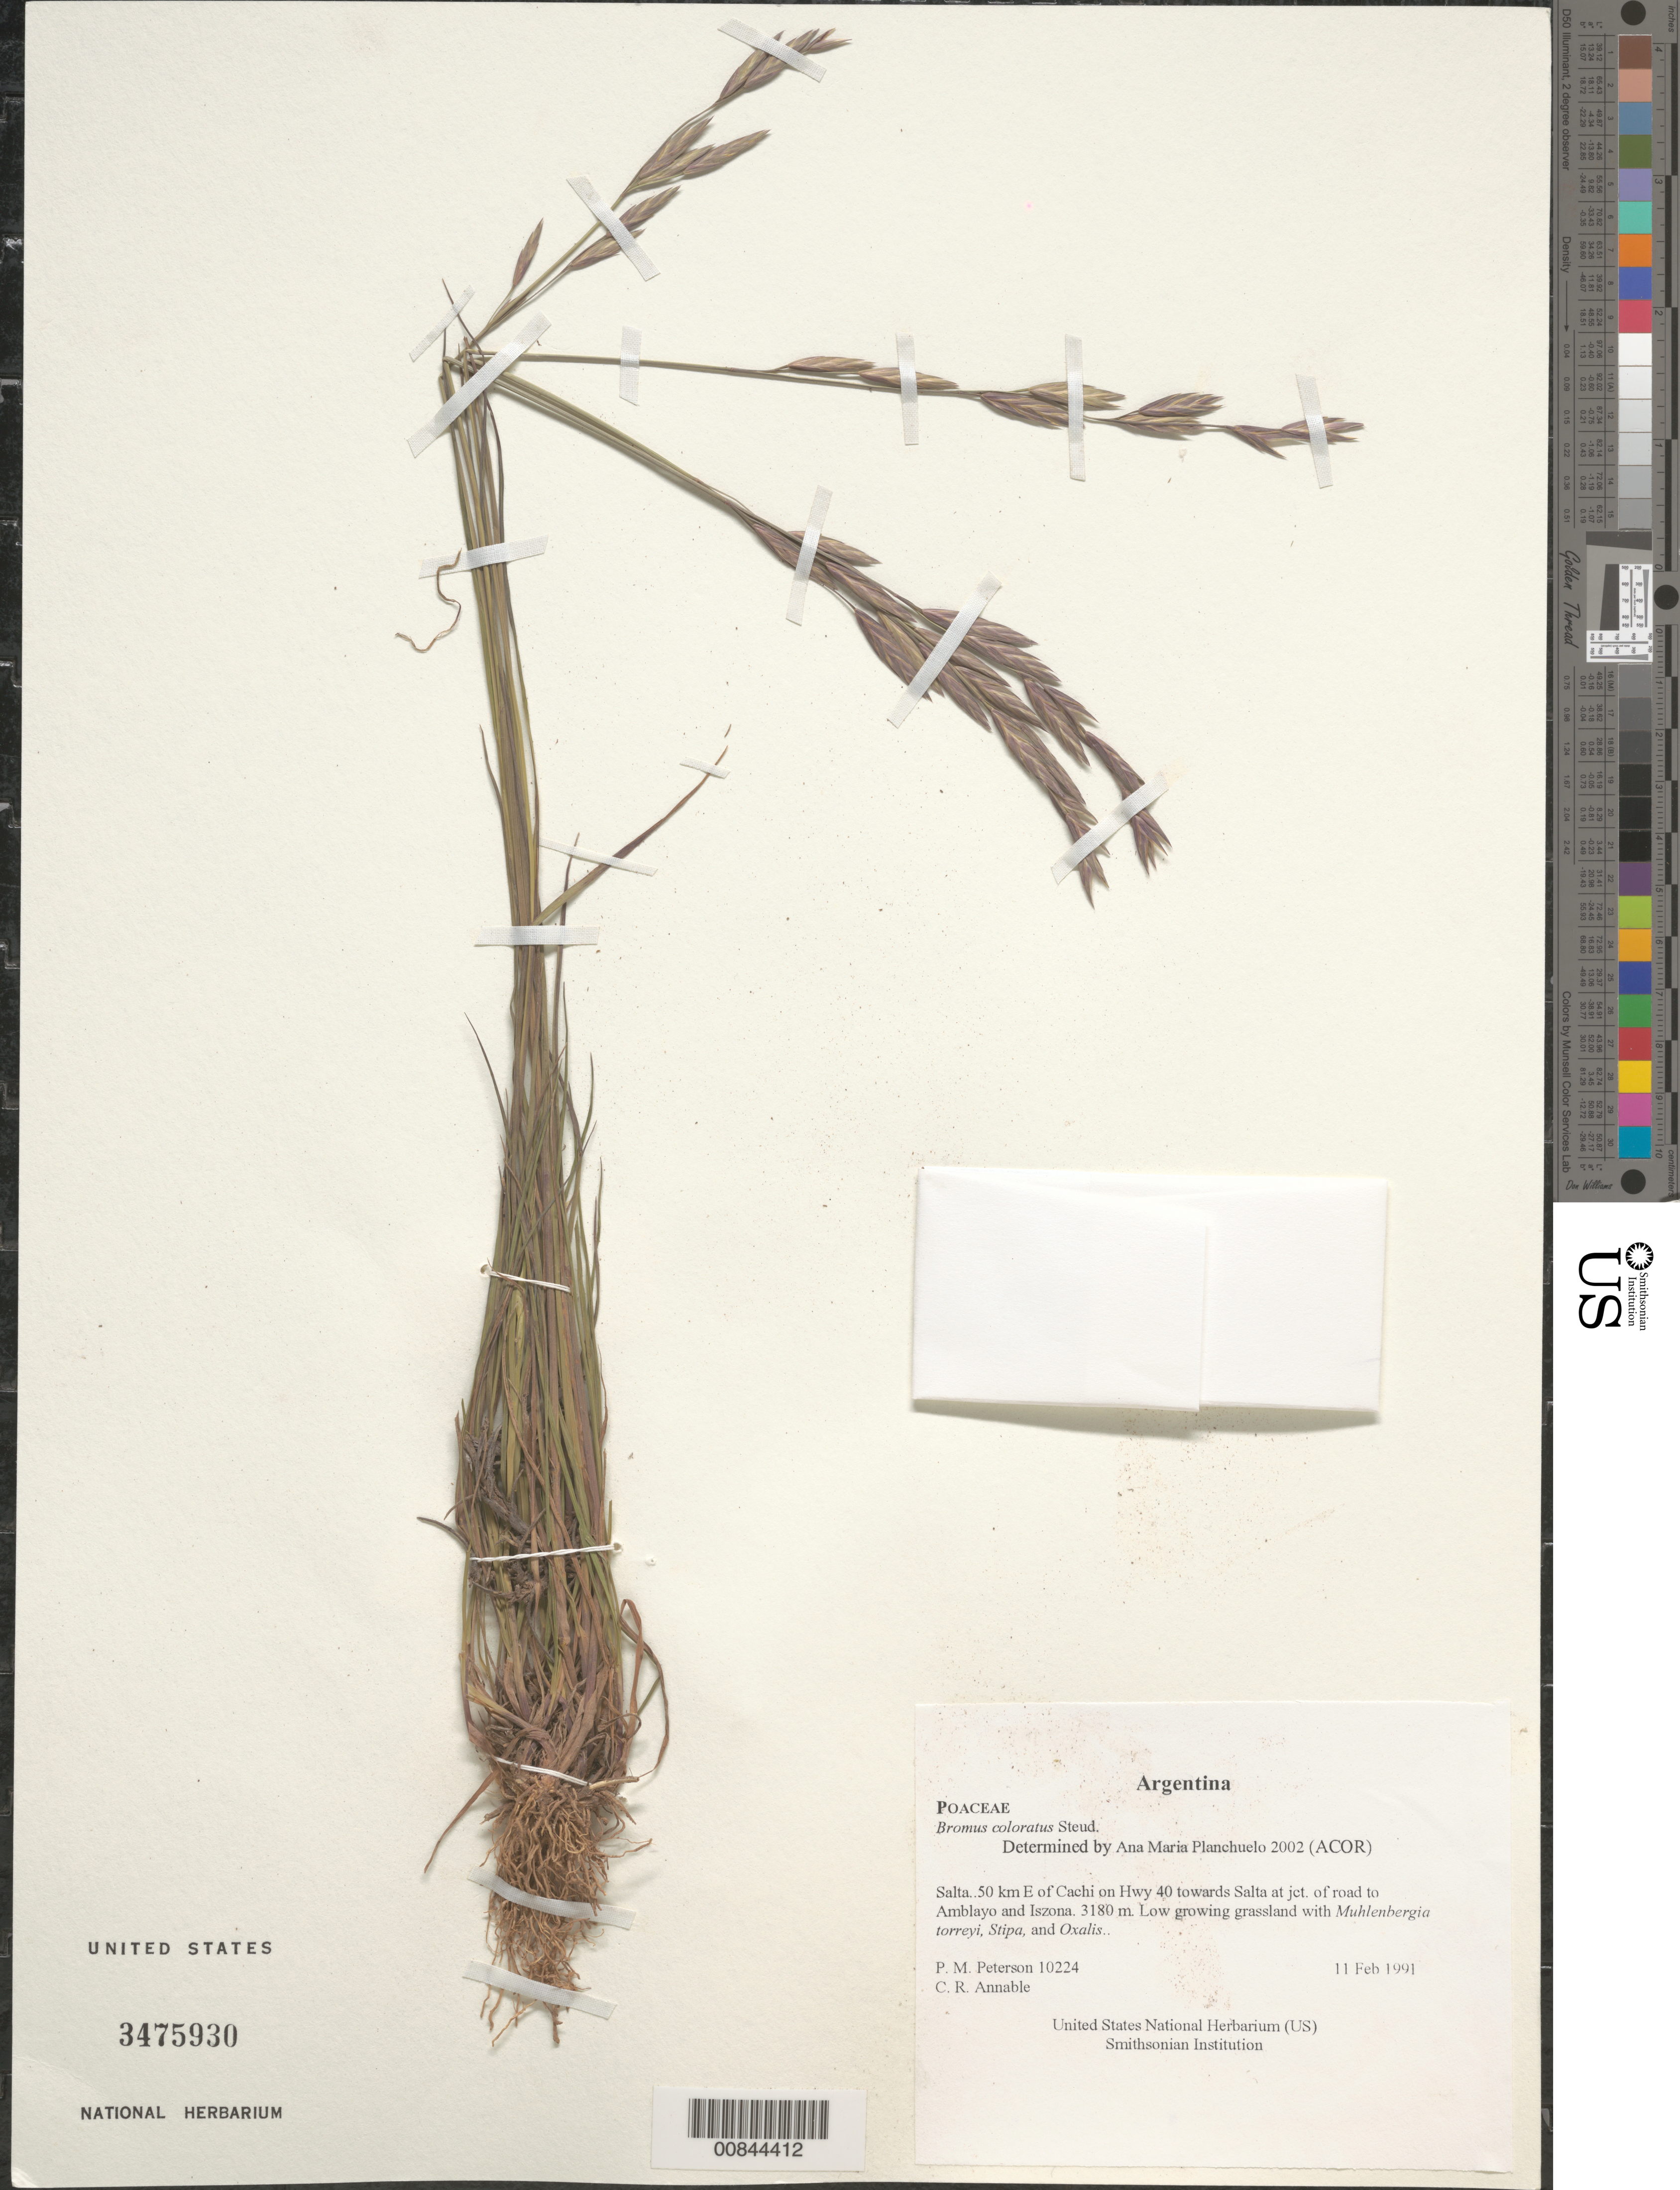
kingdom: Plantae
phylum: Tracheophyta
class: Liliopsida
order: Poales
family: Poaceae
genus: Bromus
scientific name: Bromus coloratus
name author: Steud.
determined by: Planchuelo, A. M.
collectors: P. M. Peterson & C. R. Annable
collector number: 10224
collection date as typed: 11 Feb 1991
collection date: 1991-02-11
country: Argentina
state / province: Salta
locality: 50 km E of Cachi on Hwy 40 towards Salta at jct. of road to Amblayo and Iszona.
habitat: Low growing grassland with Muhlenbergia torreyi, Stipa, and Oxalis.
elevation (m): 3180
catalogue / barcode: US 3475930